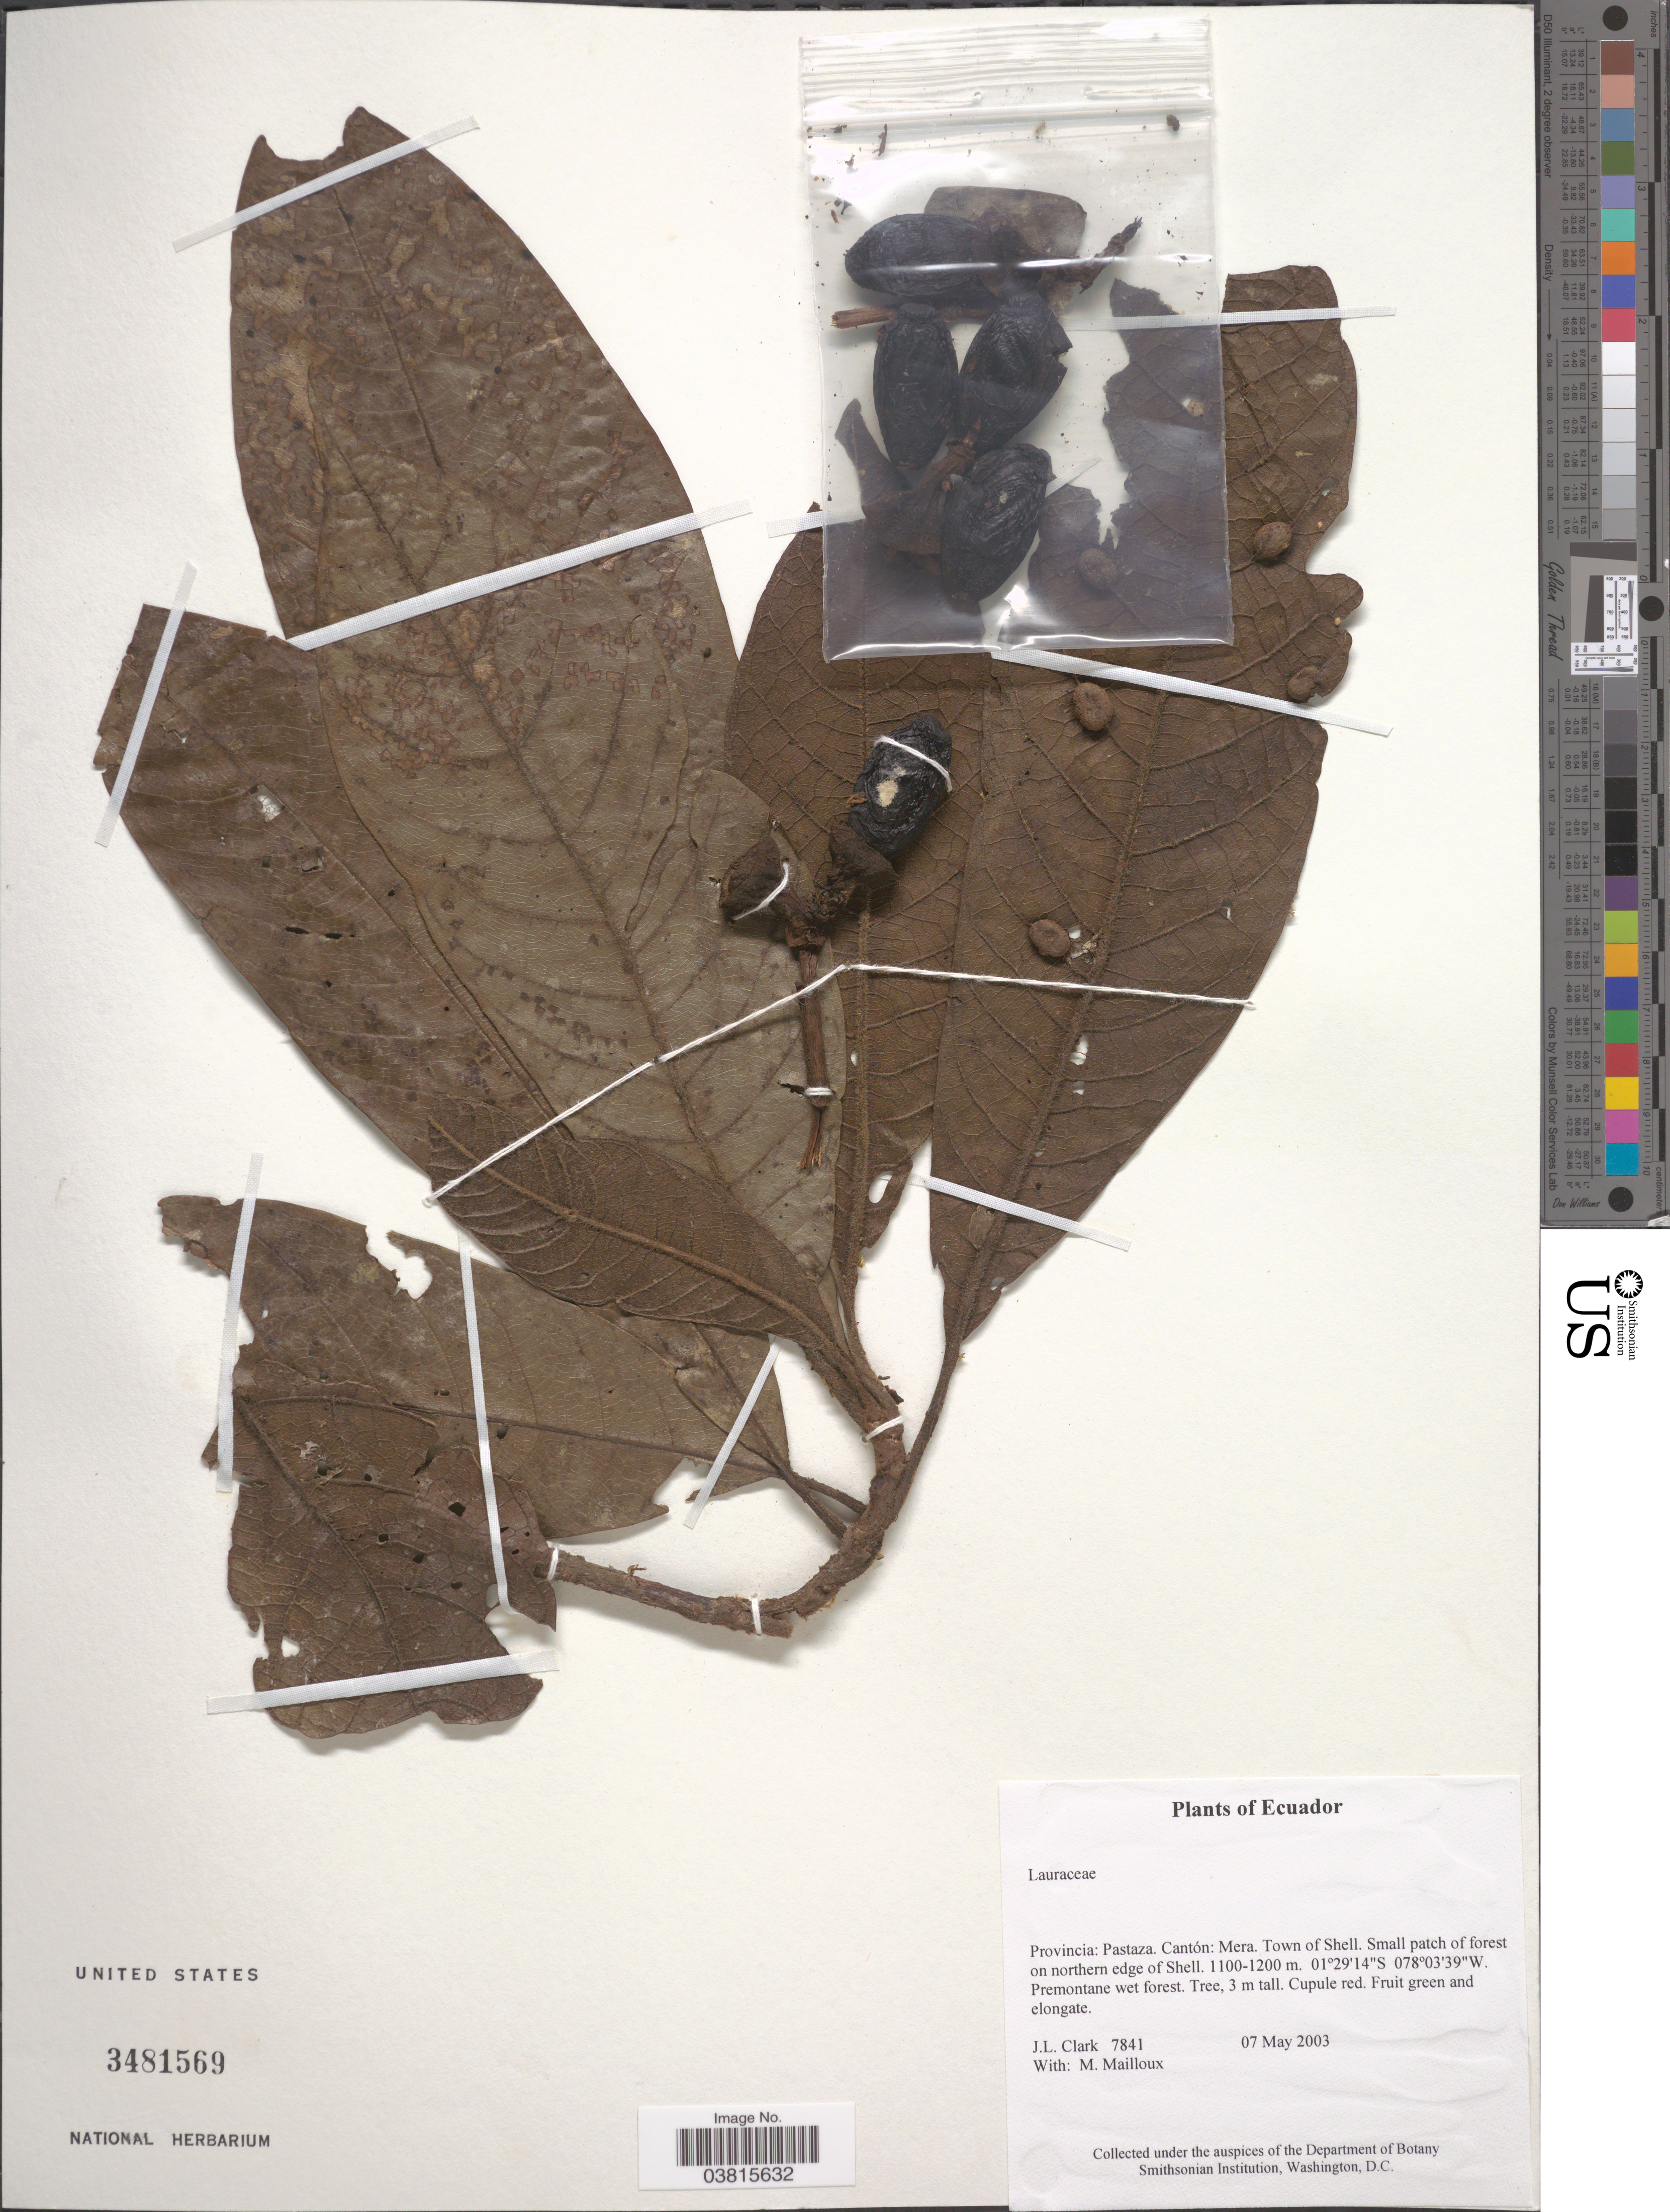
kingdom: Plantae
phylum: Tracheophyta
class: Magnoliopsida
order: Laurales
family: Lauraceae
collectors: J. L. Clark & M. Mailloux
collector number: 7841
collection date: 2003-05-07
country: Ecuador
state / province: Pastaza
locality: Cantón: Mera. Town of Shell. Small patch of forest on northern edge of Shell.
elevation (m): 1100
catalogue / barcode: US 3481569